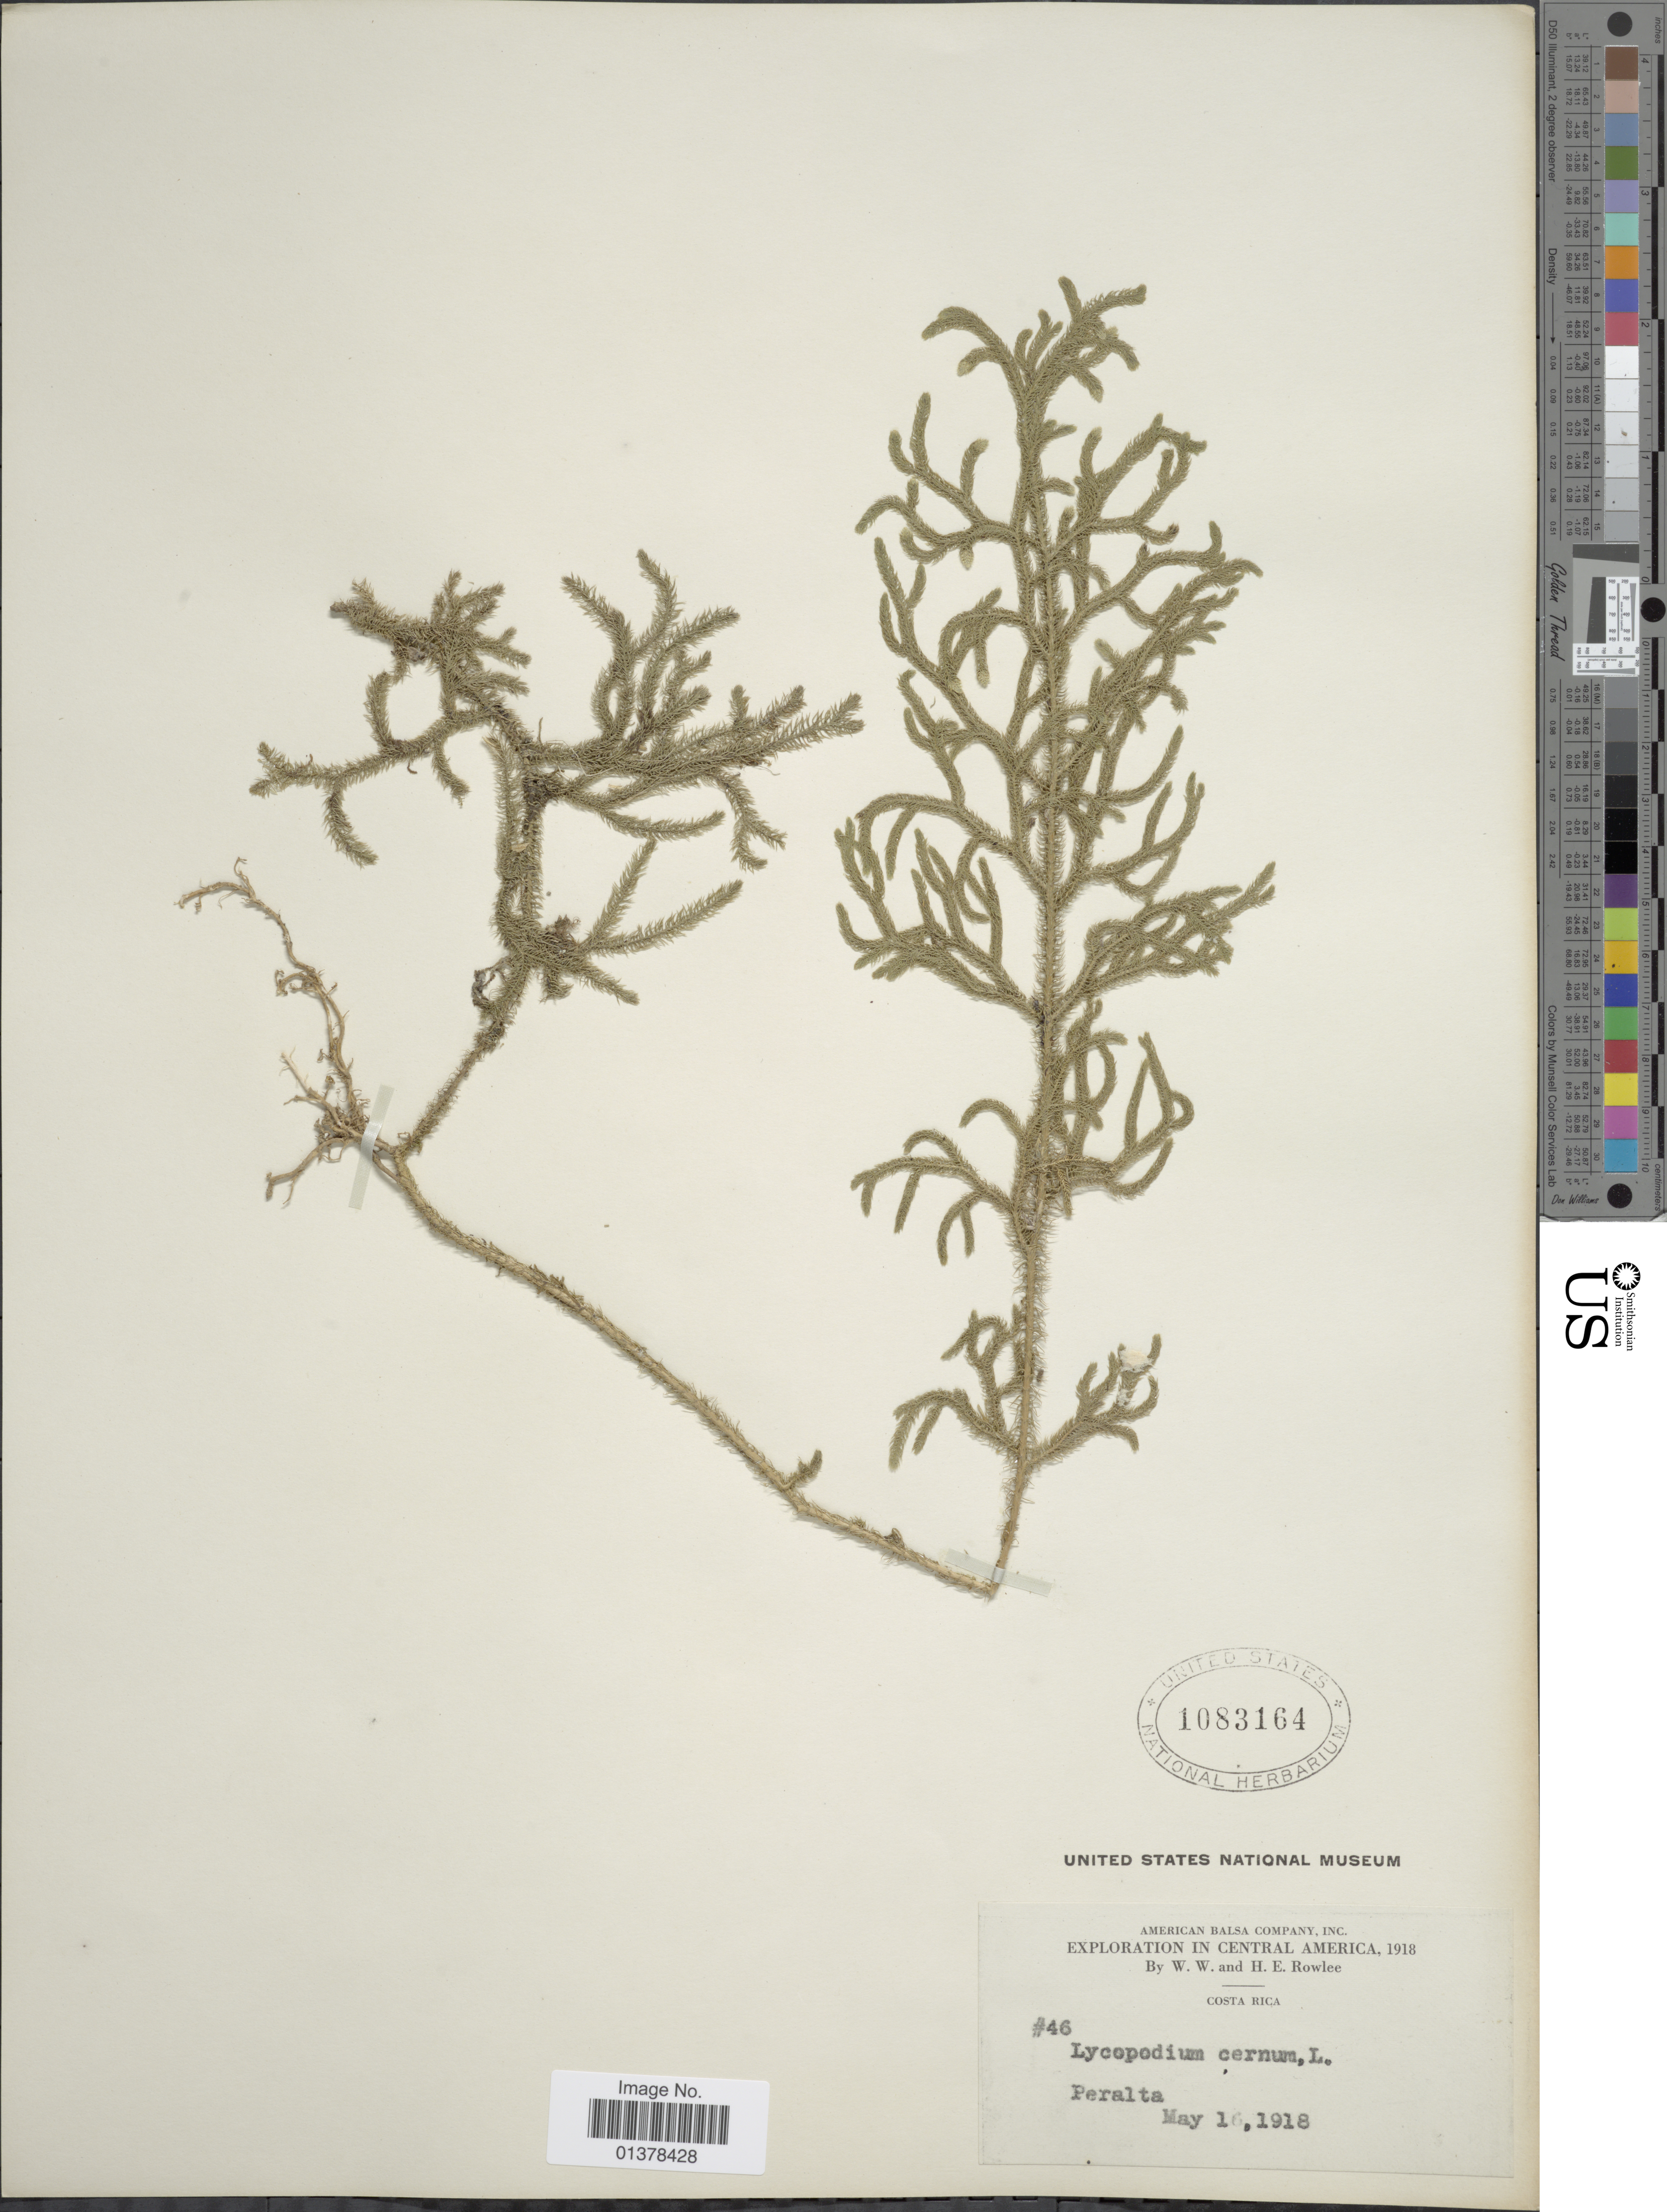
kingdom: Plantae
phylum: Tracheophyta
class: Lycopodiopsida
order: Lycopodiales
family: Lycopodiaceae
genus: Palhinhaea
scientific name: Palhinhaea cernua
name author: (L.) Vasc. & Franco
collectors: H. E. Rowlee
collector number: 46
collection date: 1918-05-16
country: Costa Rica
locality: Peralta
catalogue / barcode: US 1083164